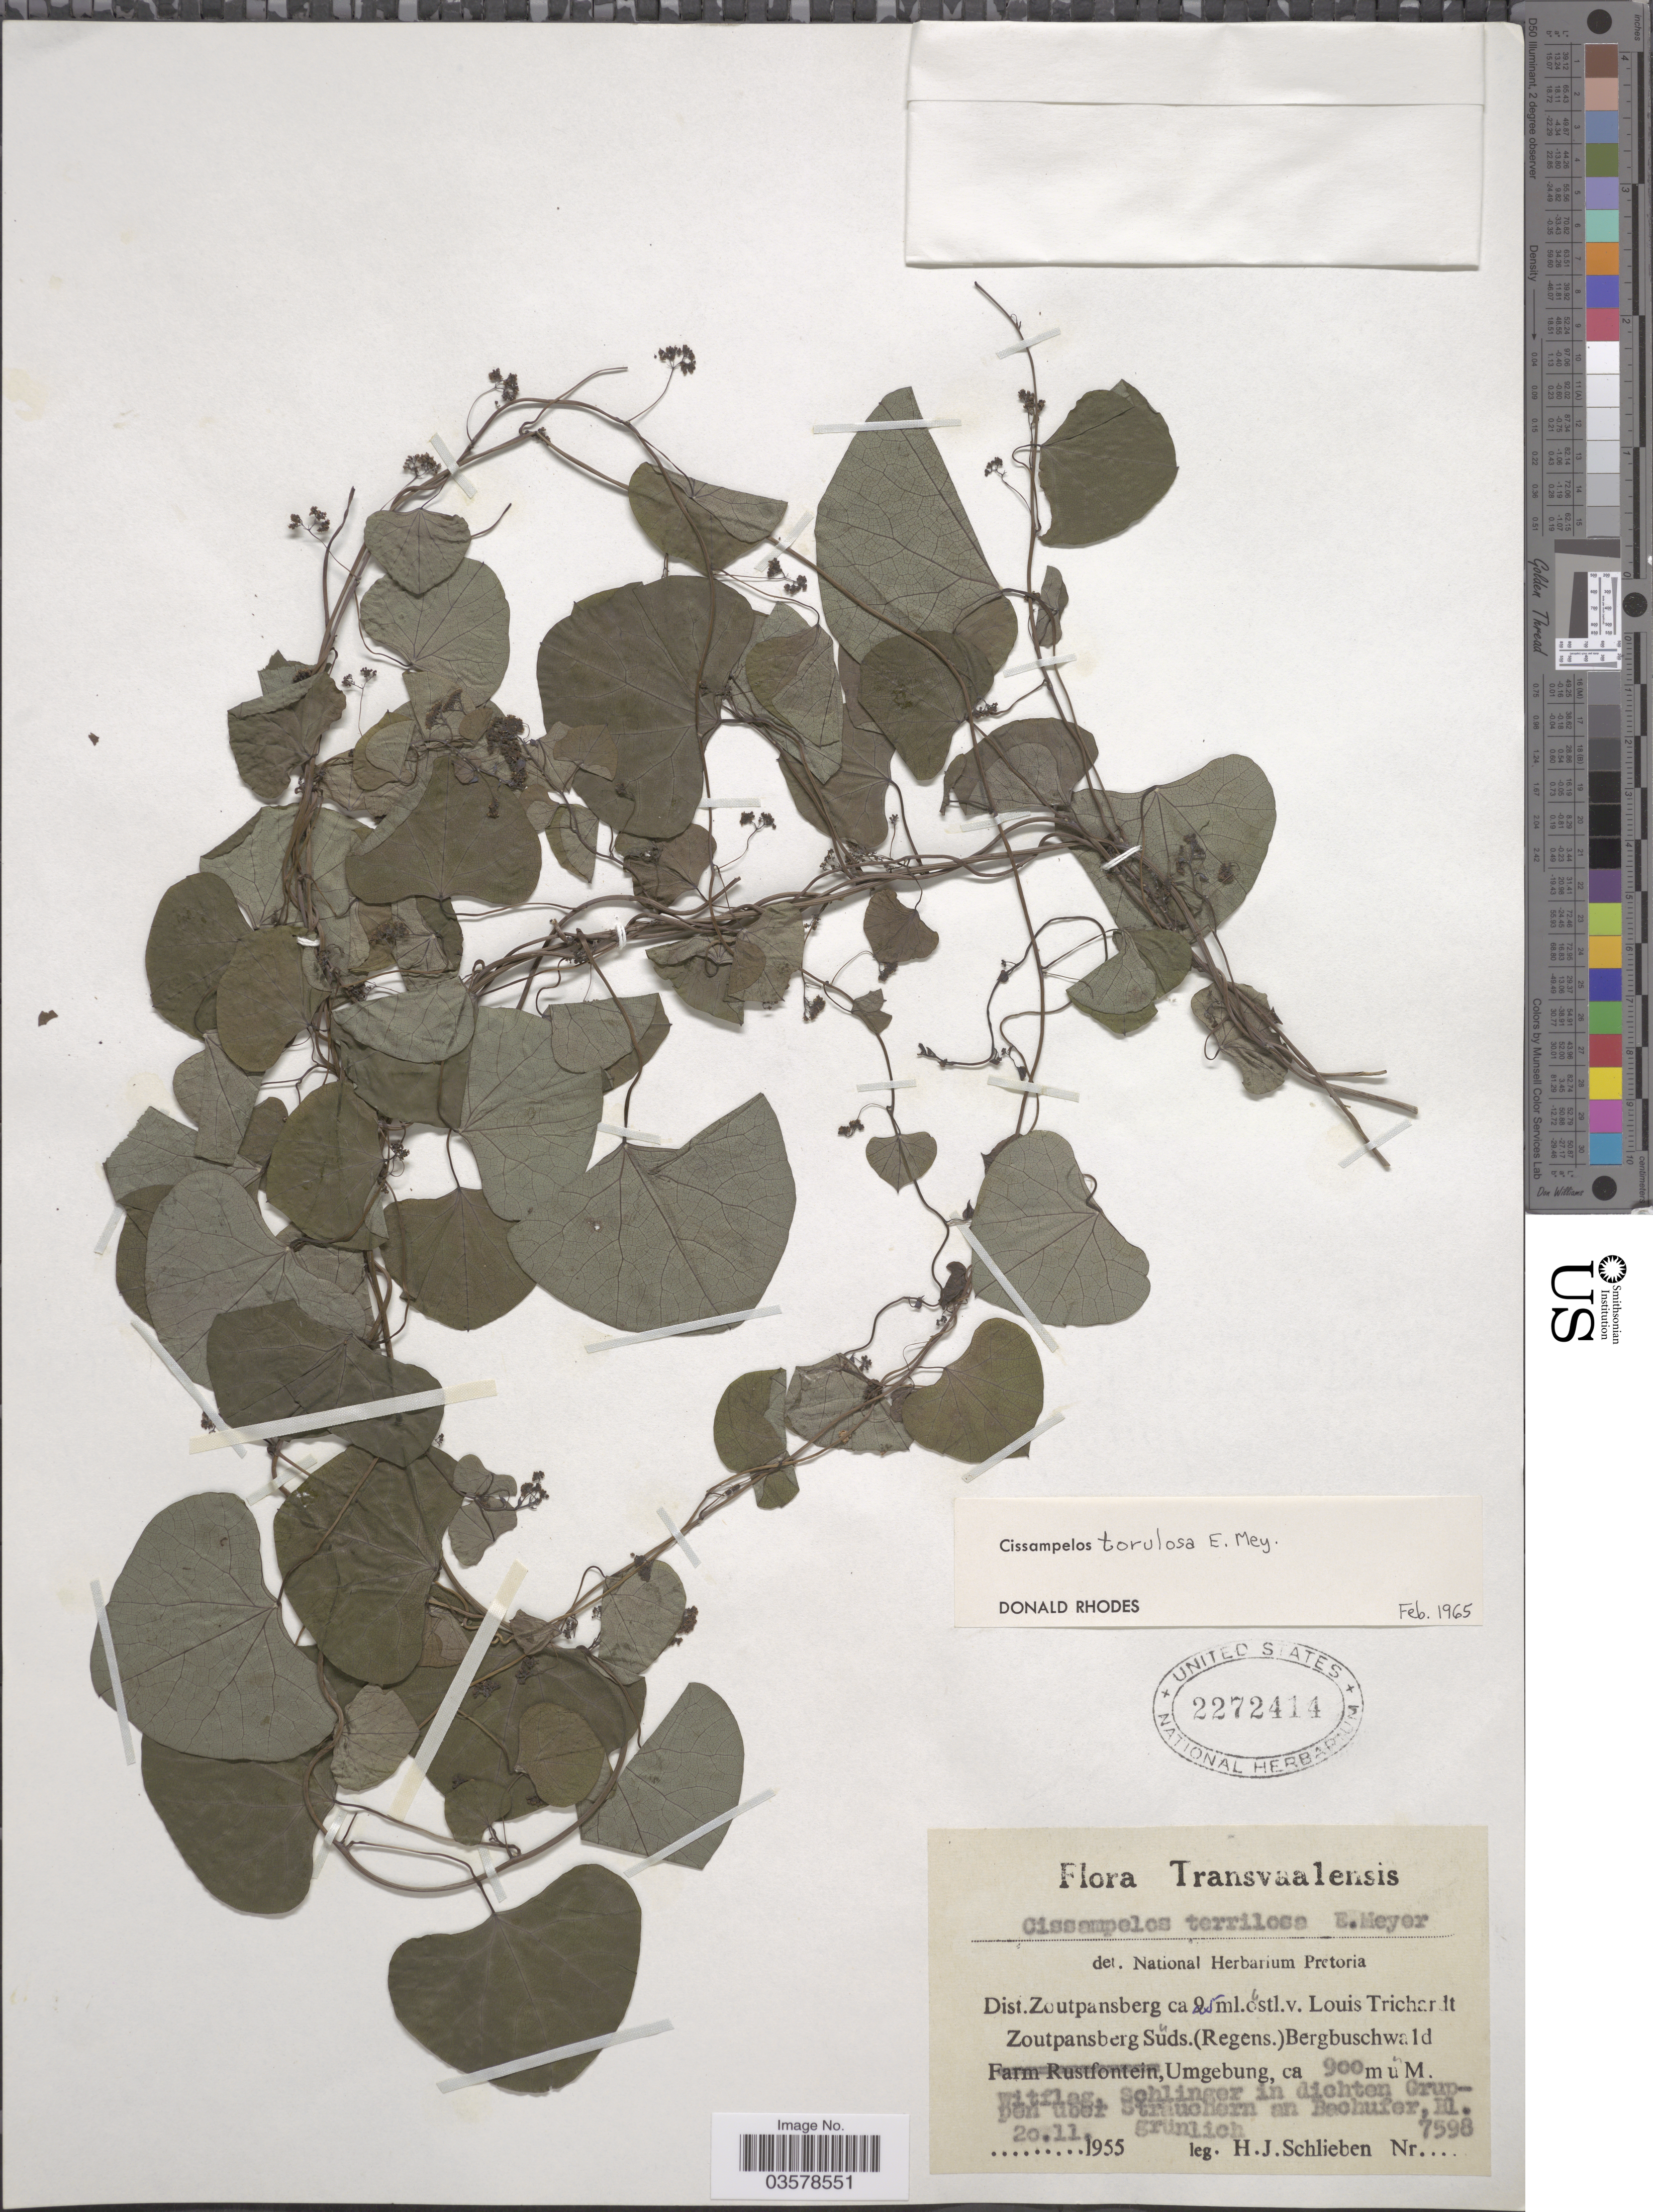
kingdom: Plantae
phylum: Tracheophyta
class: Magnoliopsida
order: Ranunculales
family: Menispermaceae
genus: Cissampelos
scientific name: Cissampelos torulosa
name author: E. Mey. ex Harv. & Sond.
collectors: H. J. Schlieben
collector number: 7598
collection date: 1955-11-20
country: South Africa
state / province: Limpopo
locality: Transvaalensis. Dist. Zoutpansberg ca. 25 ml.ostl.v. Louis Trichardt Zoutpansberg Suds. (Regens.) Bergbuschwald, Umgebung. Witflag, Schlinger in dichten Gruppen uber Strauchern an Bechufer, HI. grünlich.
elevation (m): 900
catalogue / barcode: US 2272414